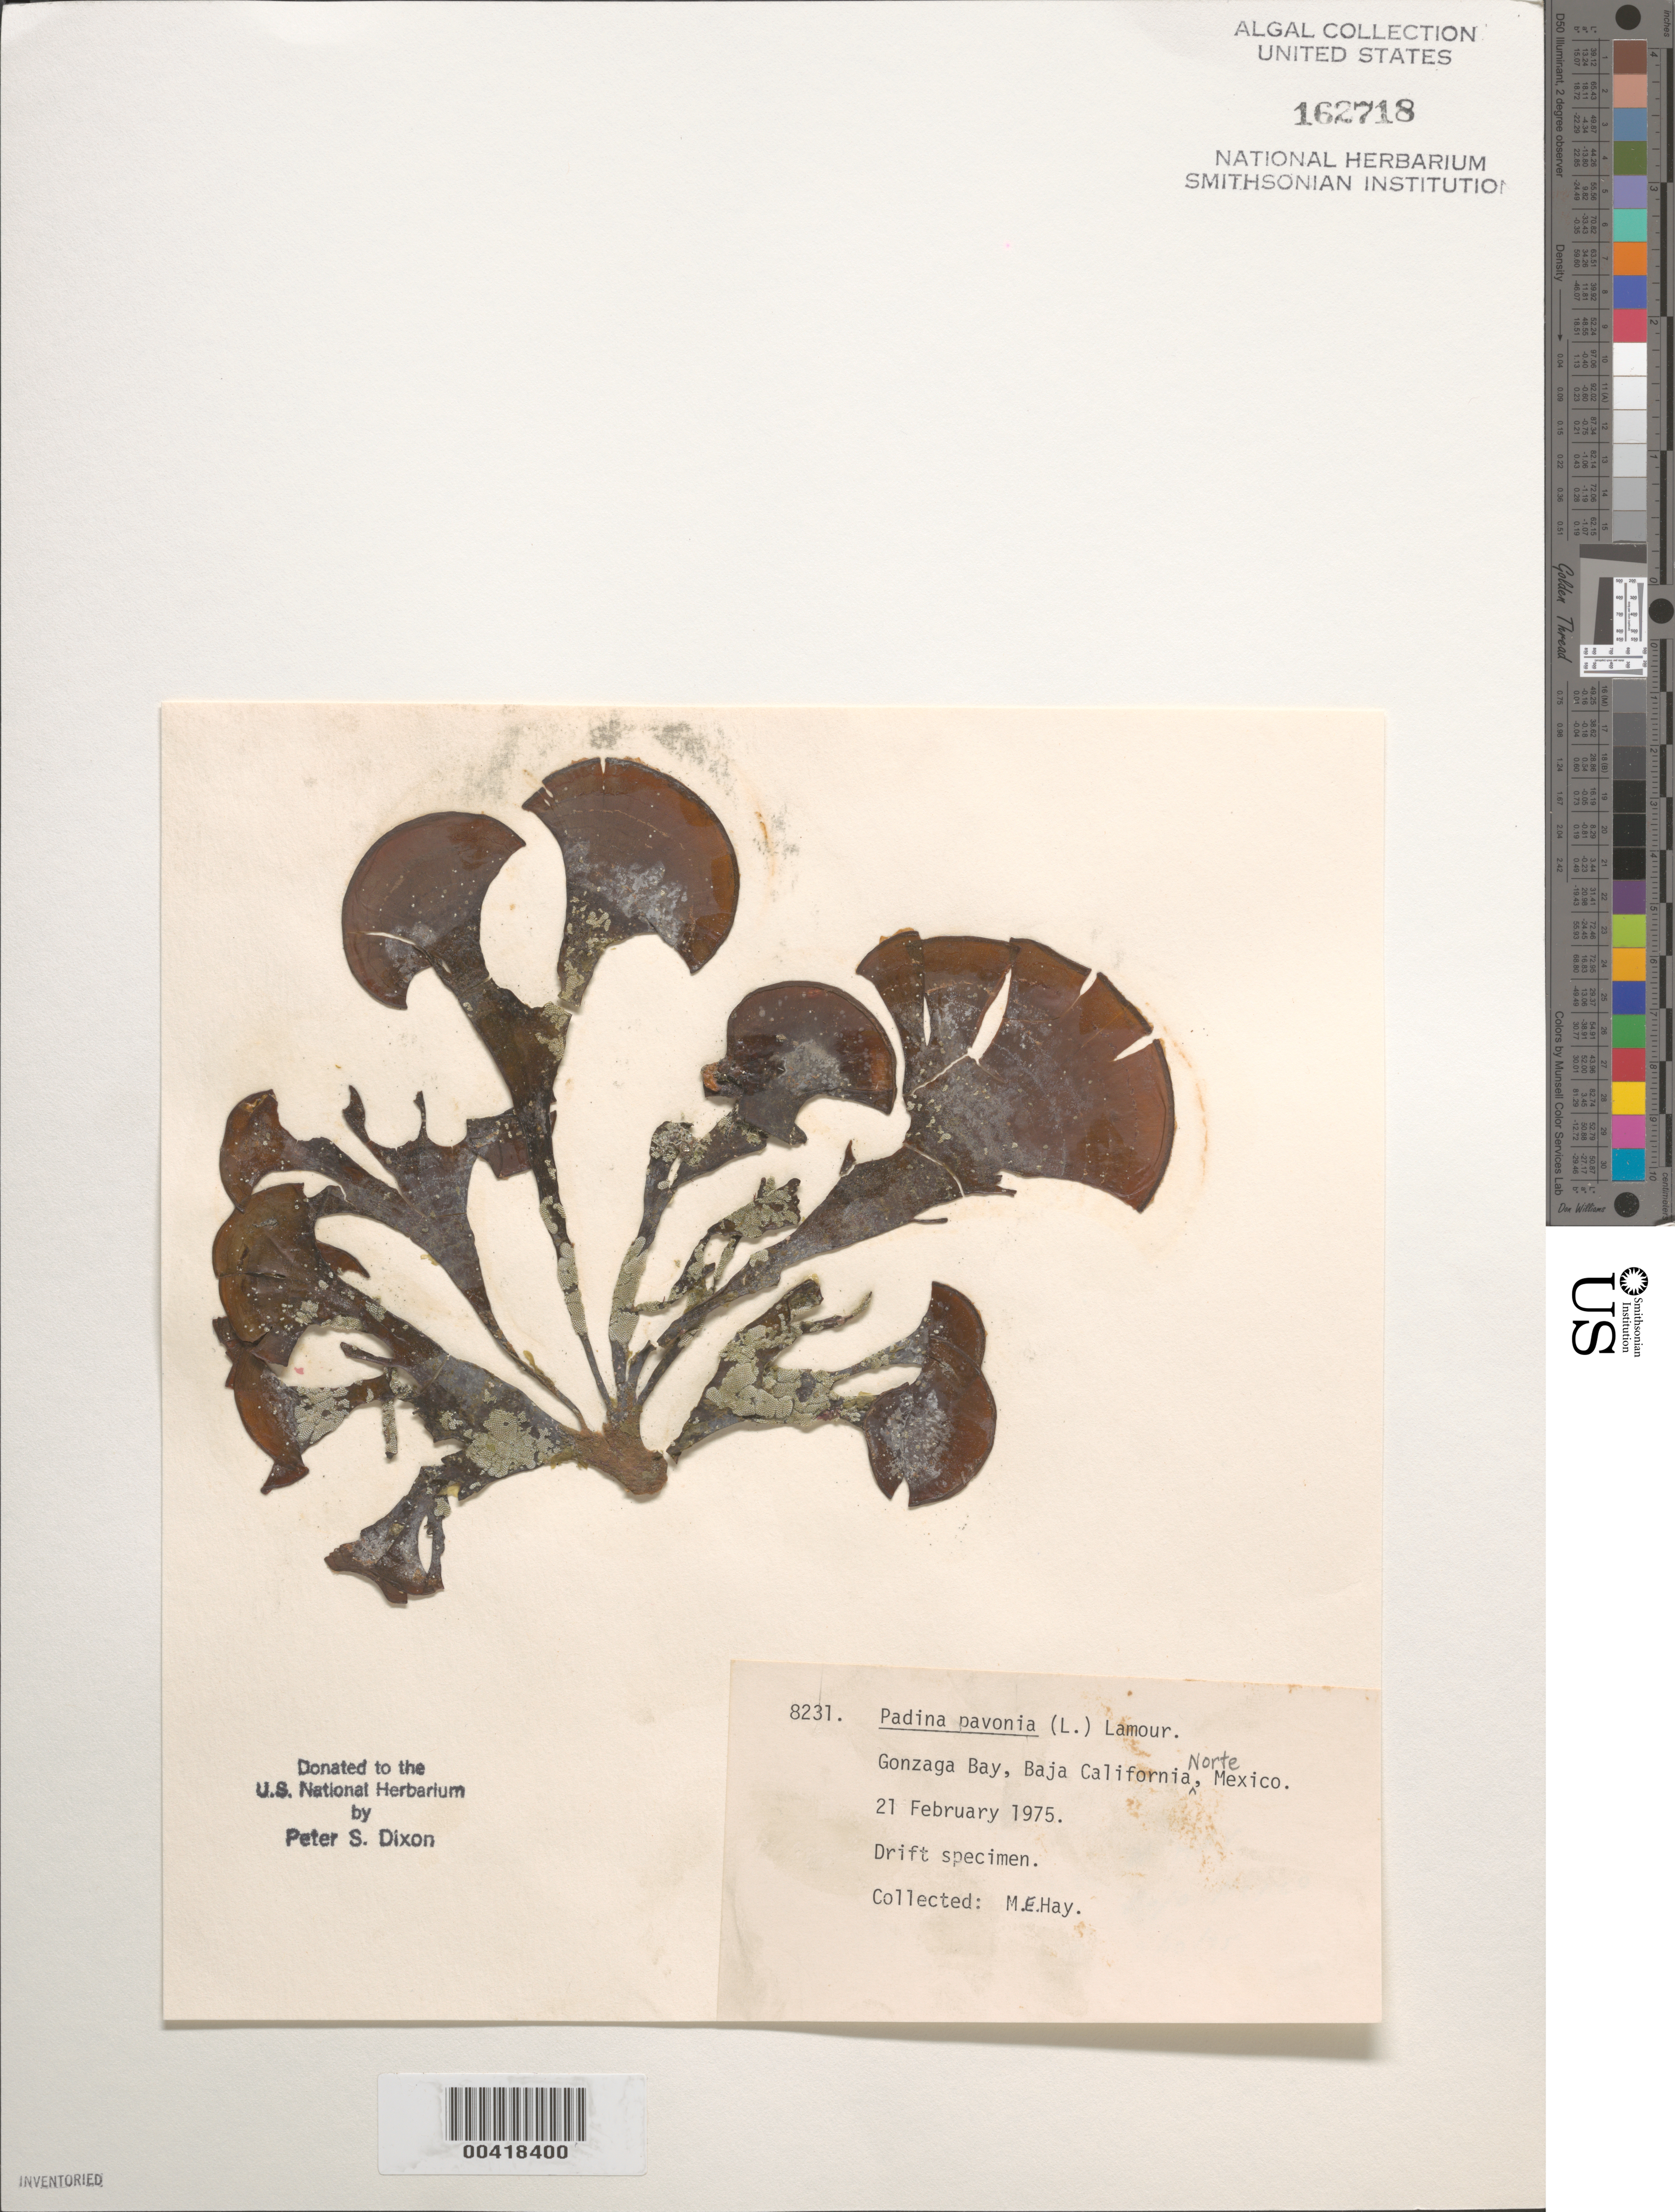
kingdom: Chromista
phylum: Ochrophyta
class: Phaeophyceae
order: Dictyotales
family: Dictyotaceae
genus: Padina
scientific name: Padina pavonica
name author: (L.) Thivy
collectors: M. E. Hay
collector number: PSD 8231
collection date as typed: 21 Feb 1975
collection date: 1975-02-21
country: Mexico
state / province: Baja California Norte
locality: Gonzaga Bay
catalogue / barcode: US 162718